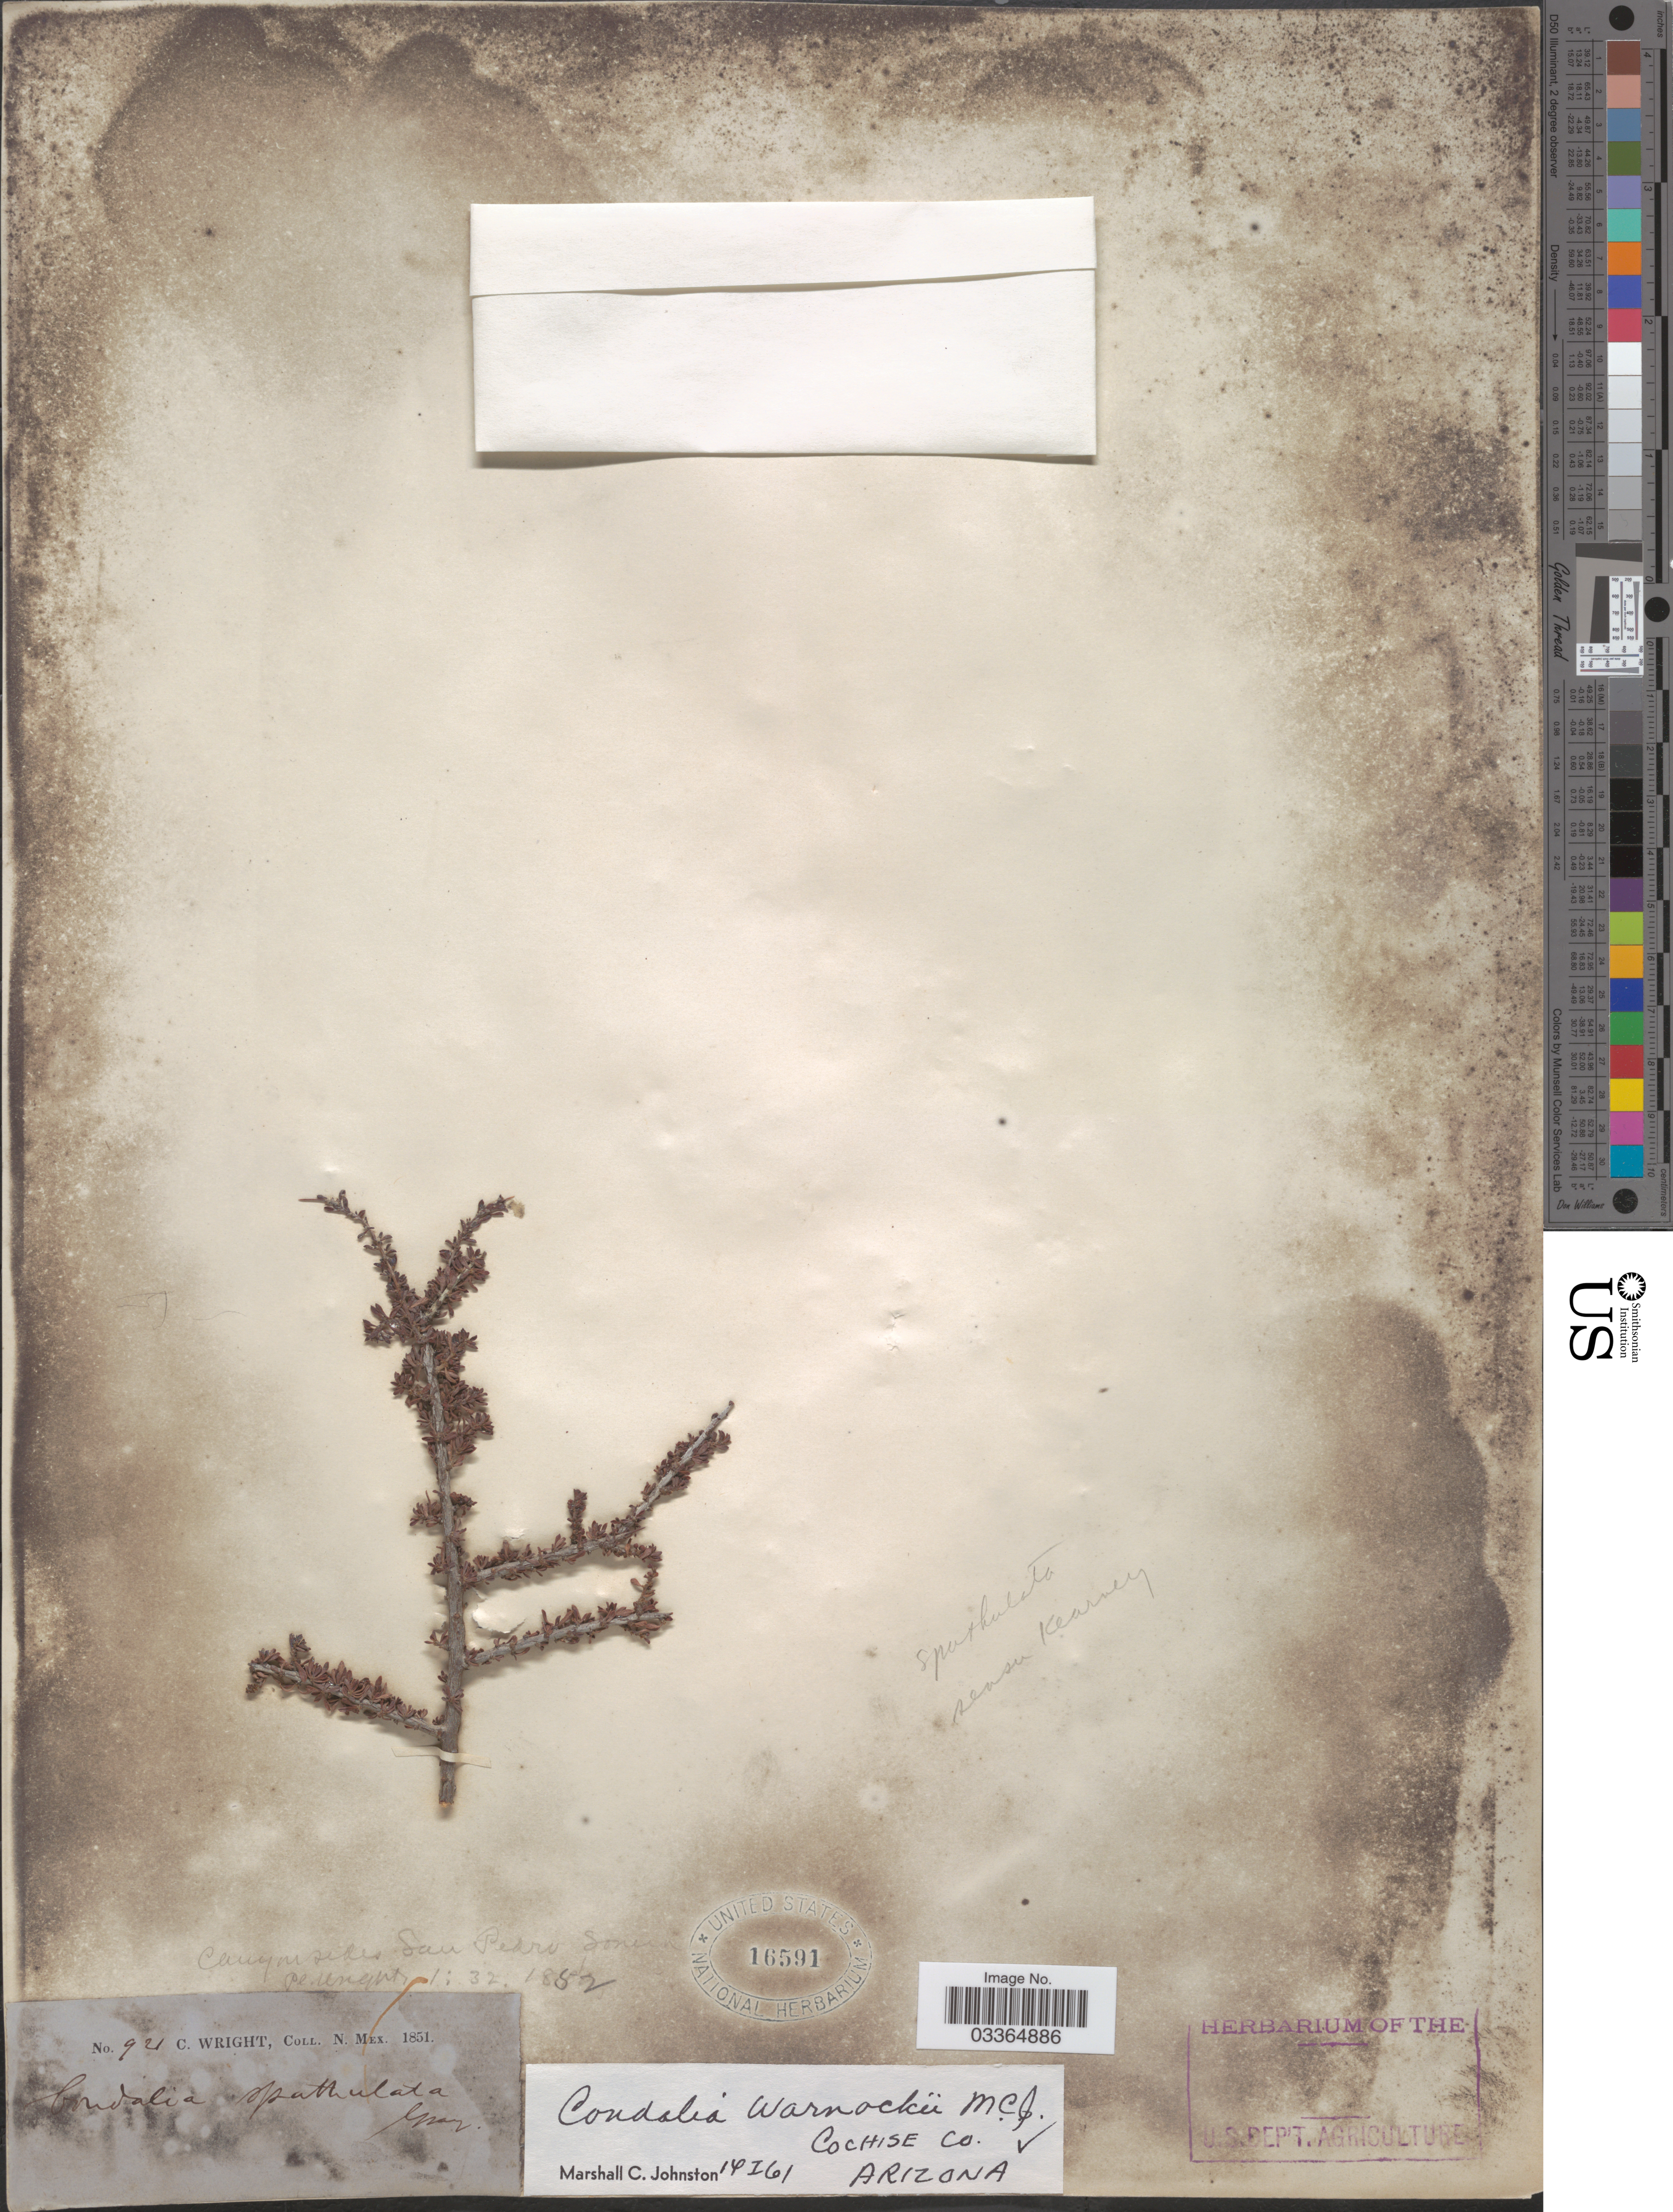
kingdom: Plantae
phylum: Tracheophyta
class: Magnoliopsida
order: Rosales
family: Rhamnaceae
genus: Condalia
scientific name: Condalia warnockii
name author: M.C. Johnst.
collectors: C. Wright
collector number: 921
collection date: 1851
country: United States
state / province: New Mexico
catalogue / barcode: US 16591